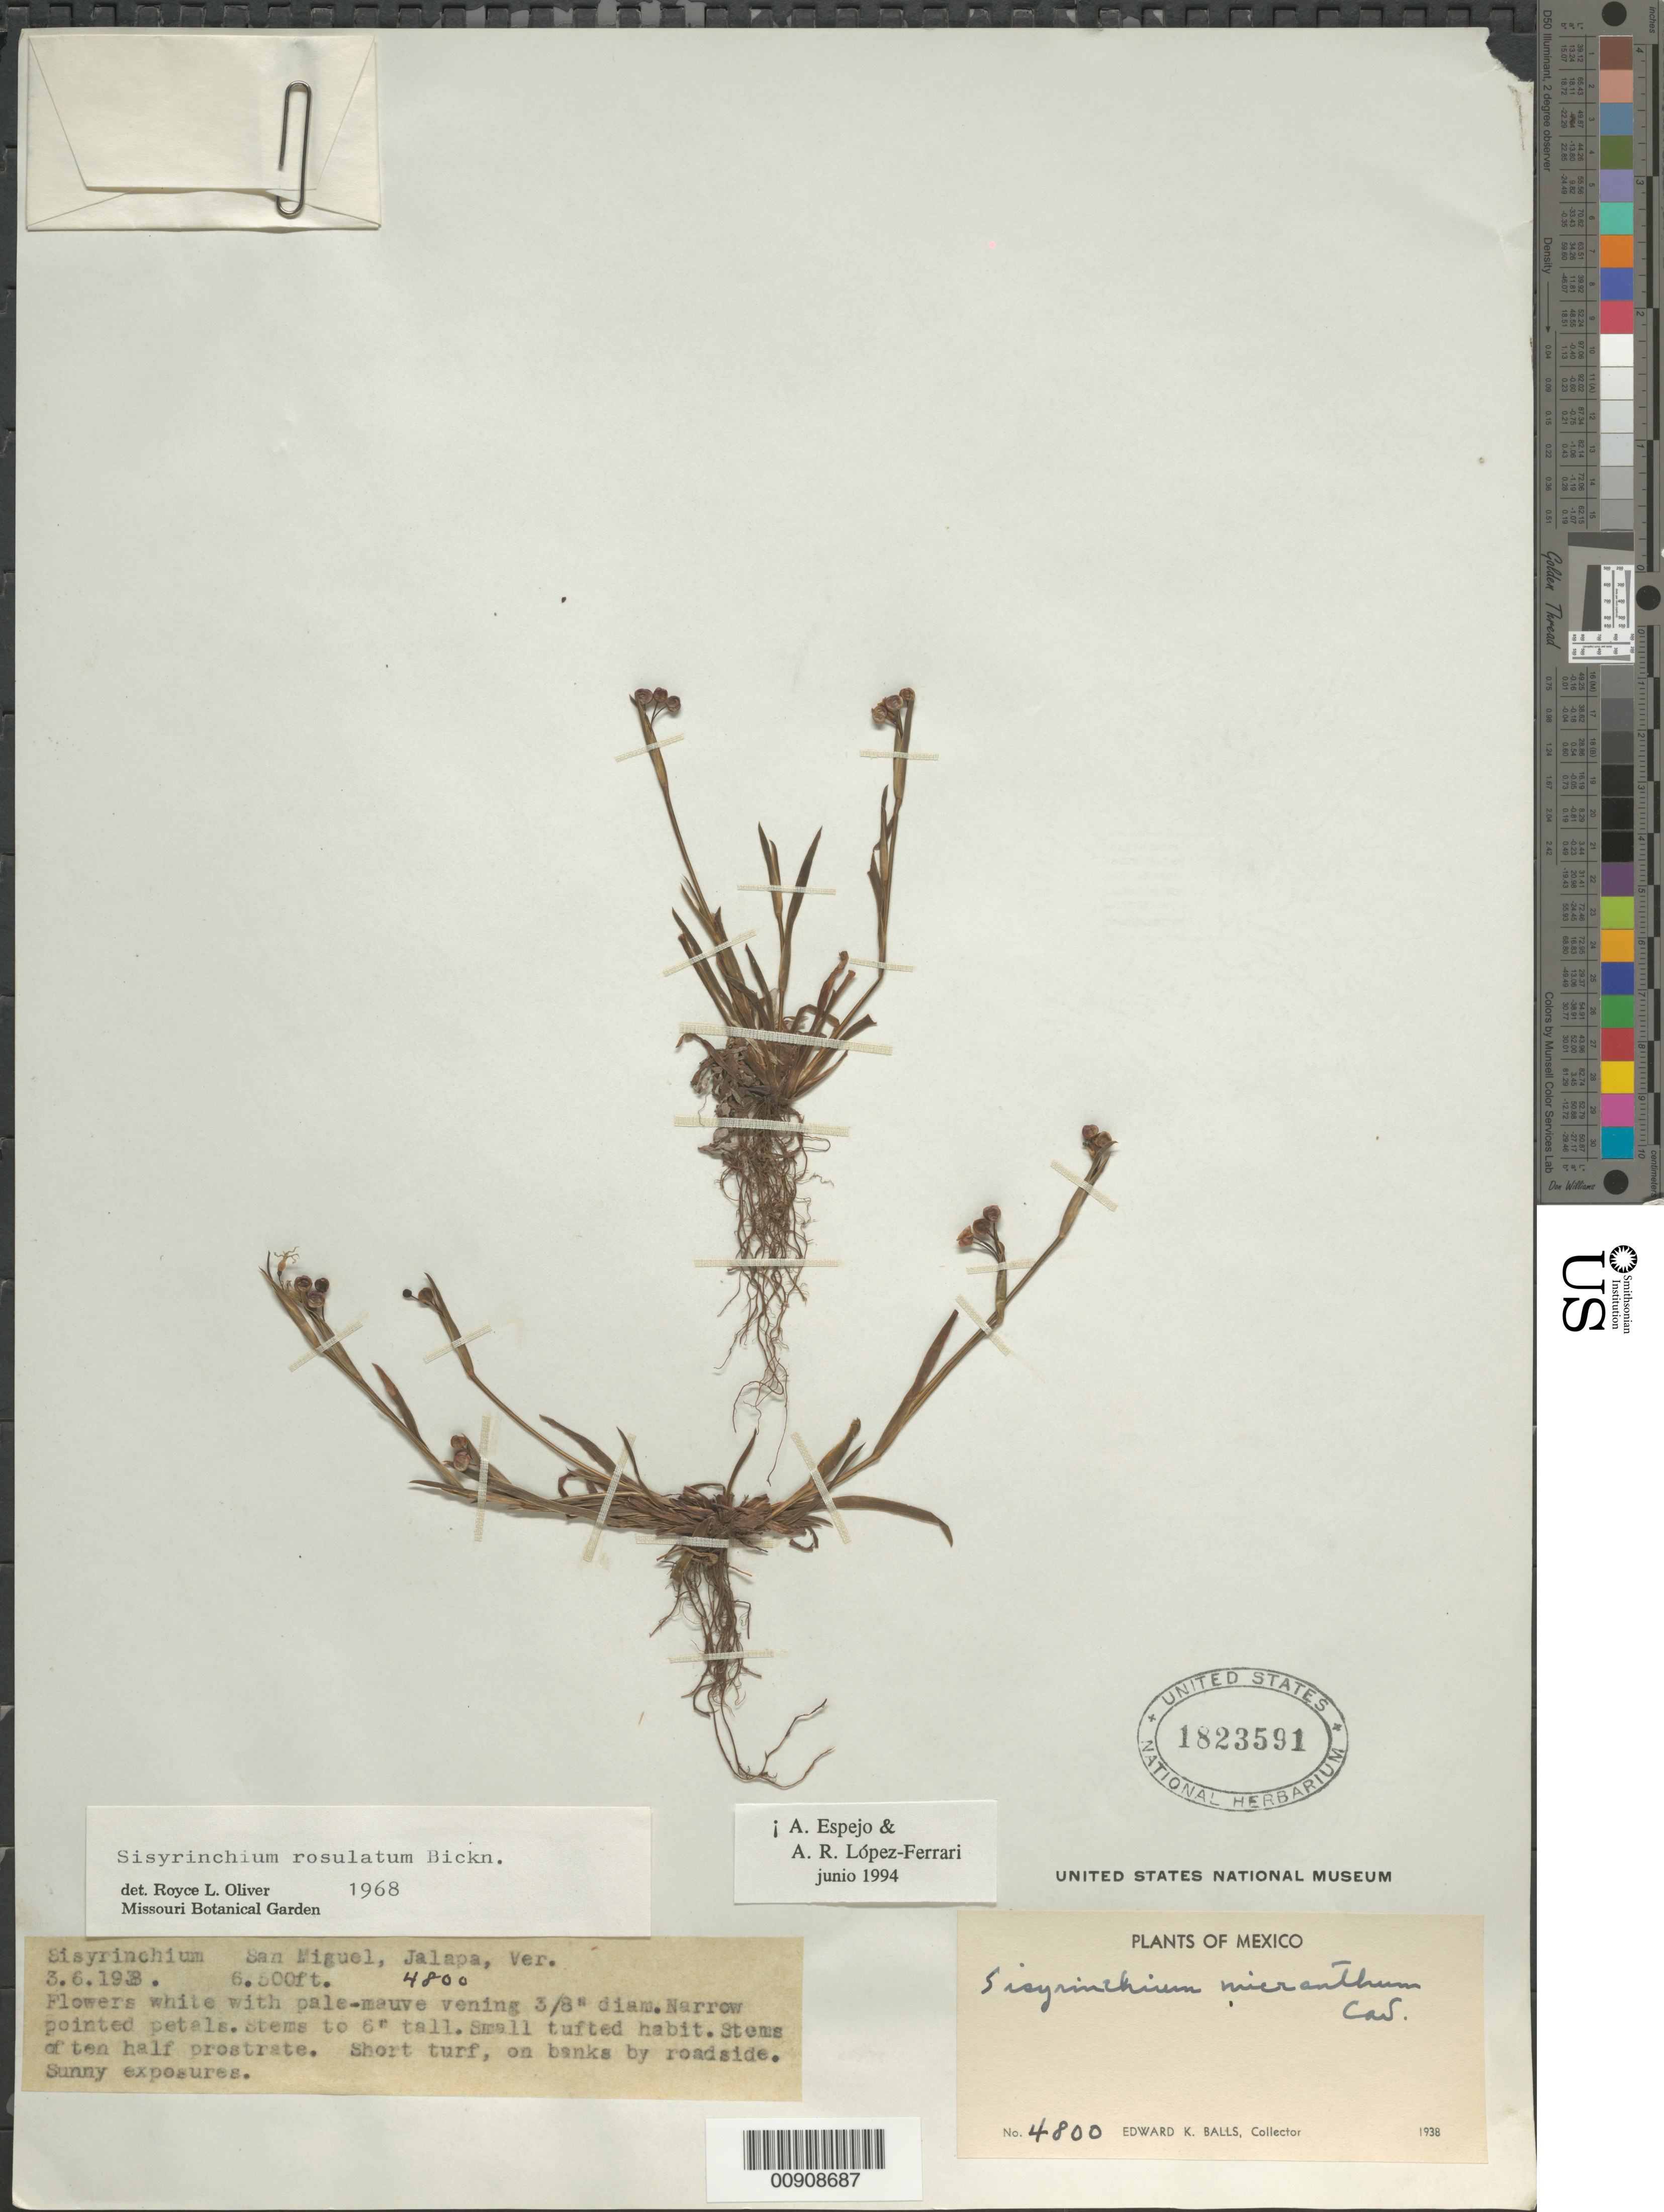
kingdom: Plantae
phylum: Tracheophyta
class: Liliopsida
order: Asparagales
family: Iridaceae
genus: Sisyrinchium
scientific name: Sisyrinchium rosulatum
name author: E.P. Bicknell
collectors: E. K. Balls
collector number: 4800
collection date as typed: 03 Jun 1938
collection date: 1938-06-03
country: Mexico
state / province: Veracruz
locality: San Miguel, Jalapa, Veracruz.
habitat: Short turf, on banks by roadside. Sunny exposures.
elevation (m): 1981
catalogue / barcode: US 1823591